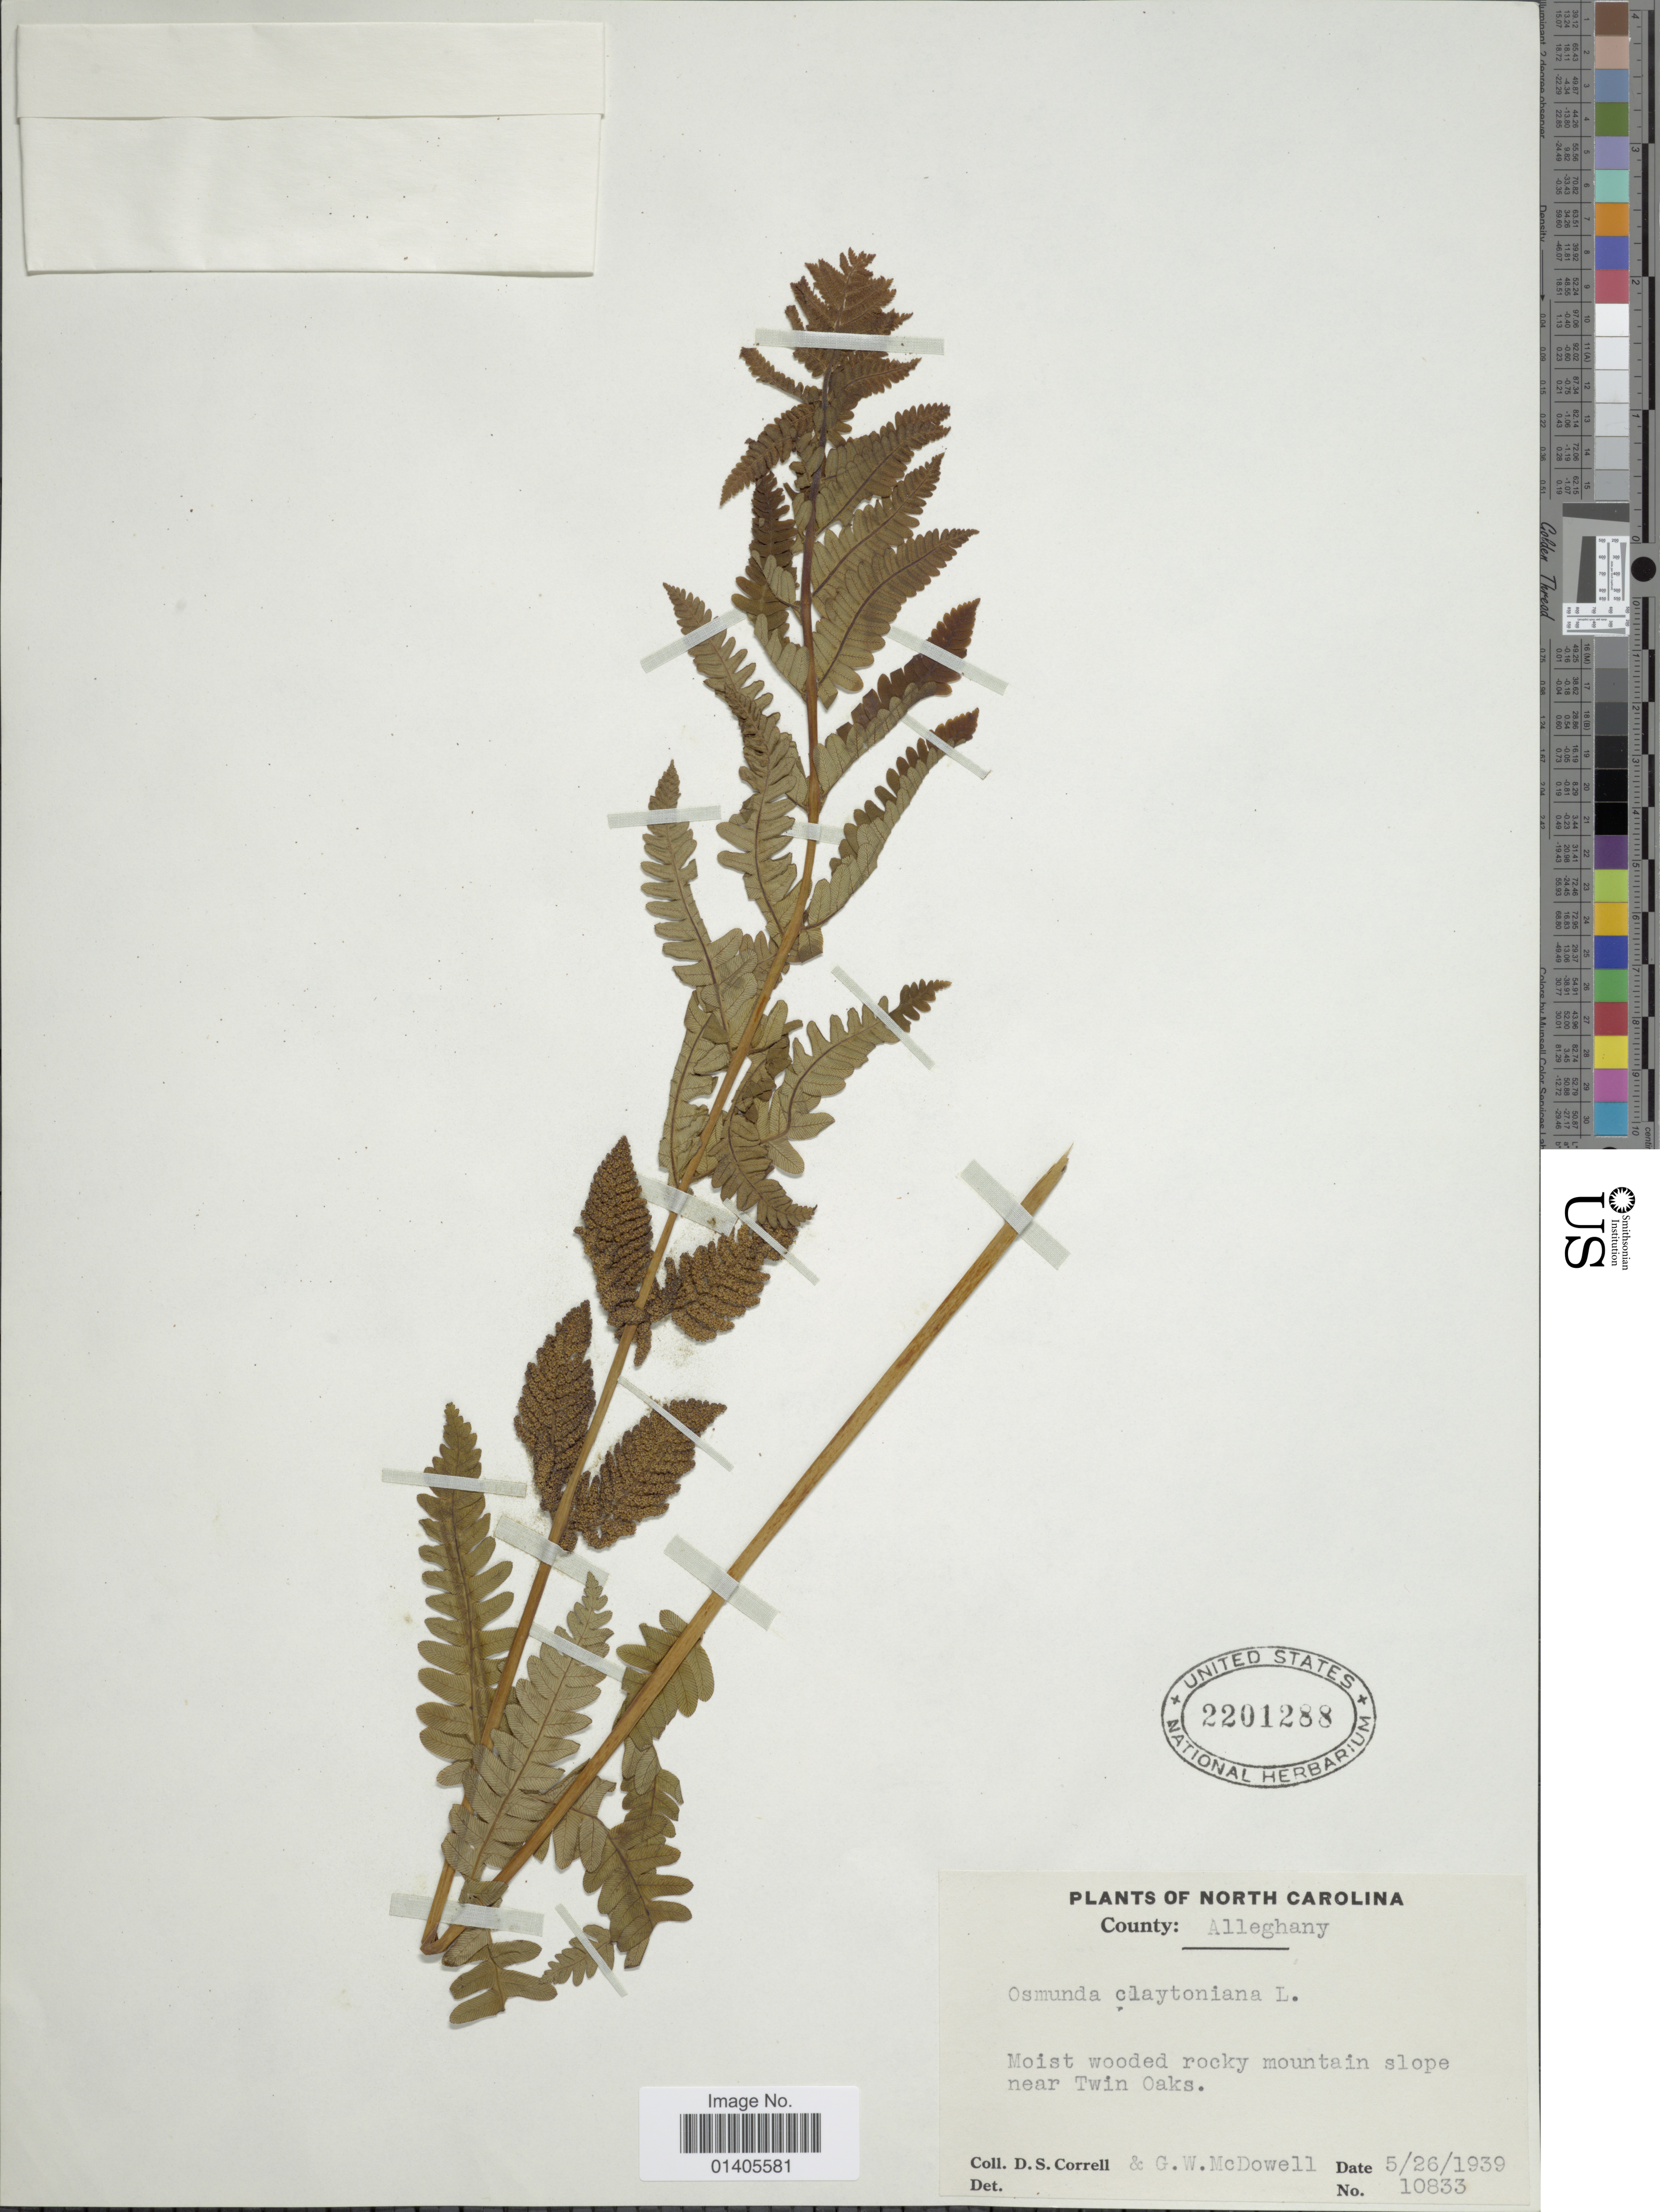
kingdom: Plantae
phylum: Tracheophyta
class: Polypodiopsida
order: Osmundales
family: Osmundaceae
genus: Osmunda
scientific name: Osmunda claytoniana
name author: (L.) Tagawa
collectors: D. S. Correll & G. McDowell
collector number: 10833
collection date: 1939-05-26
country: United States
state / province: North Carolina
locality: County: Alleghany, Moist wooded rocky mountain slope near Twin Oaks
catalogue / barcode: US 2201288